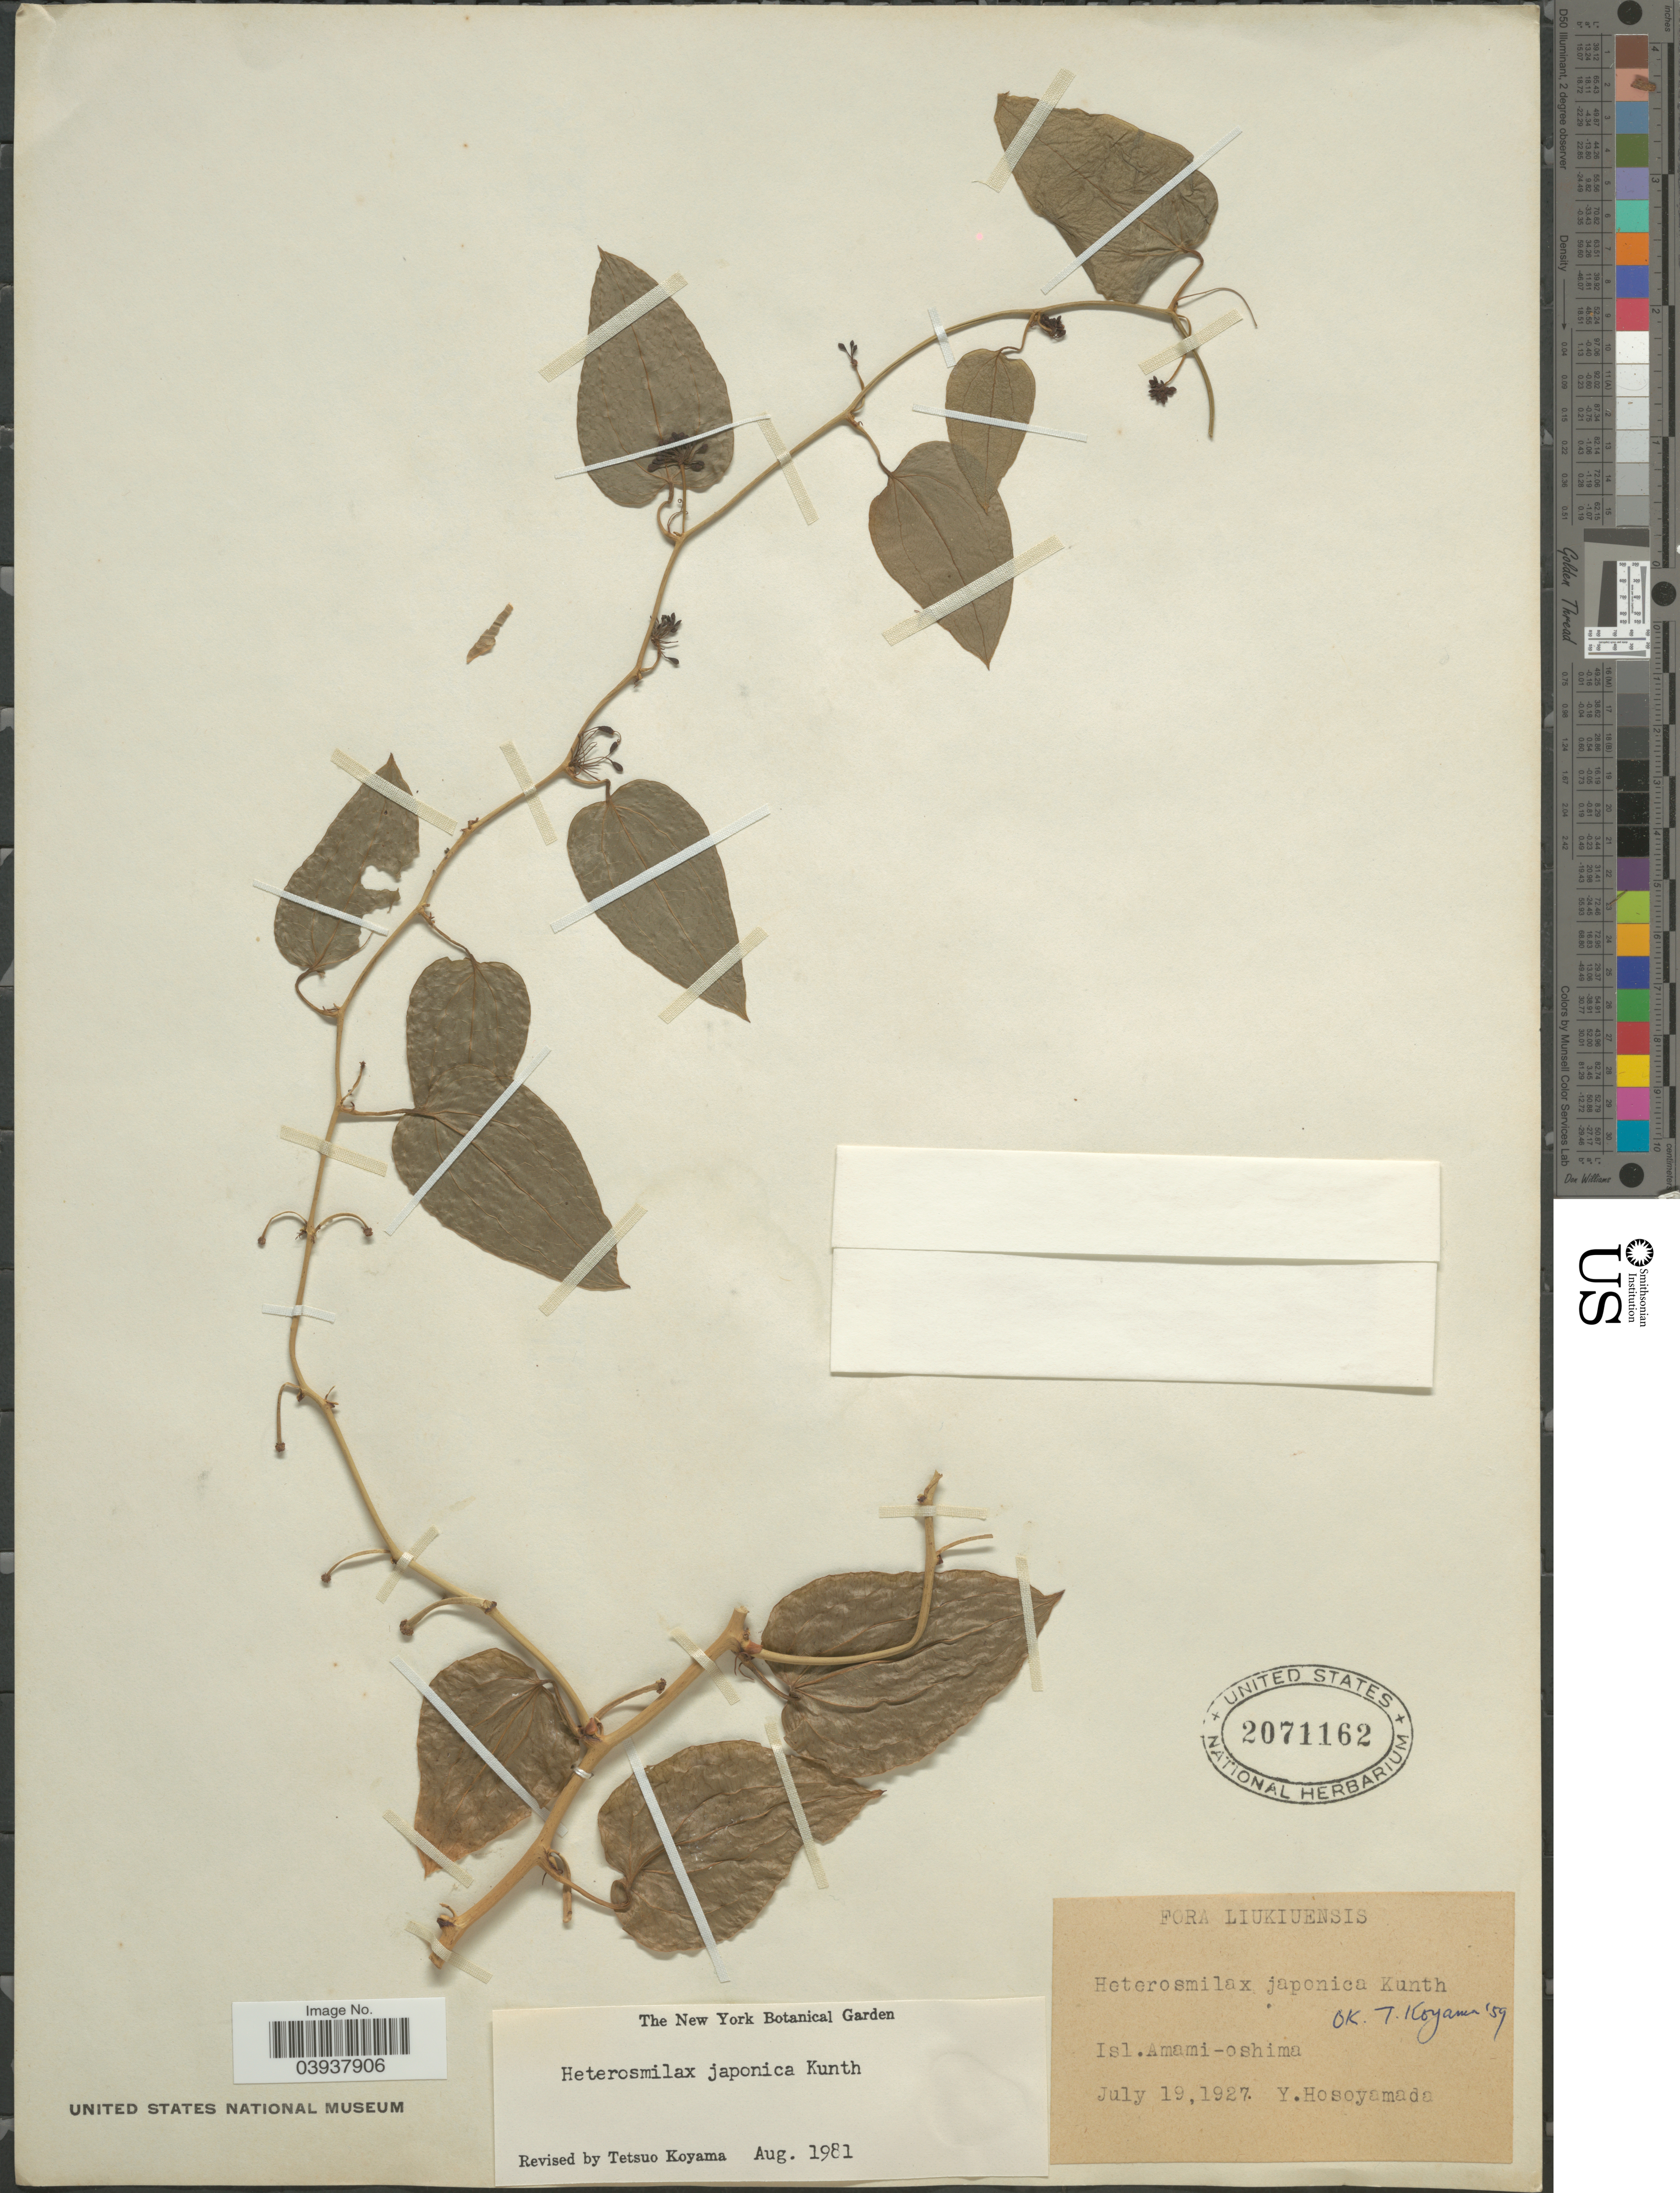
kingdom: Plantae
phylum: Tracheophyta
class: Liliopsida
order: Liliales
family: Smilacaceae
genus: Heterosmilax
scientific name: Heterosmilax japonica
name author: Kunth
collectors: Y. Hosoyamada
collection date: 1927-07-19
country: Japan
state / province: Okinawa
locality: Liukiuensis. Isl. Amami-oshima.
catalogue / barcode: US 2071162